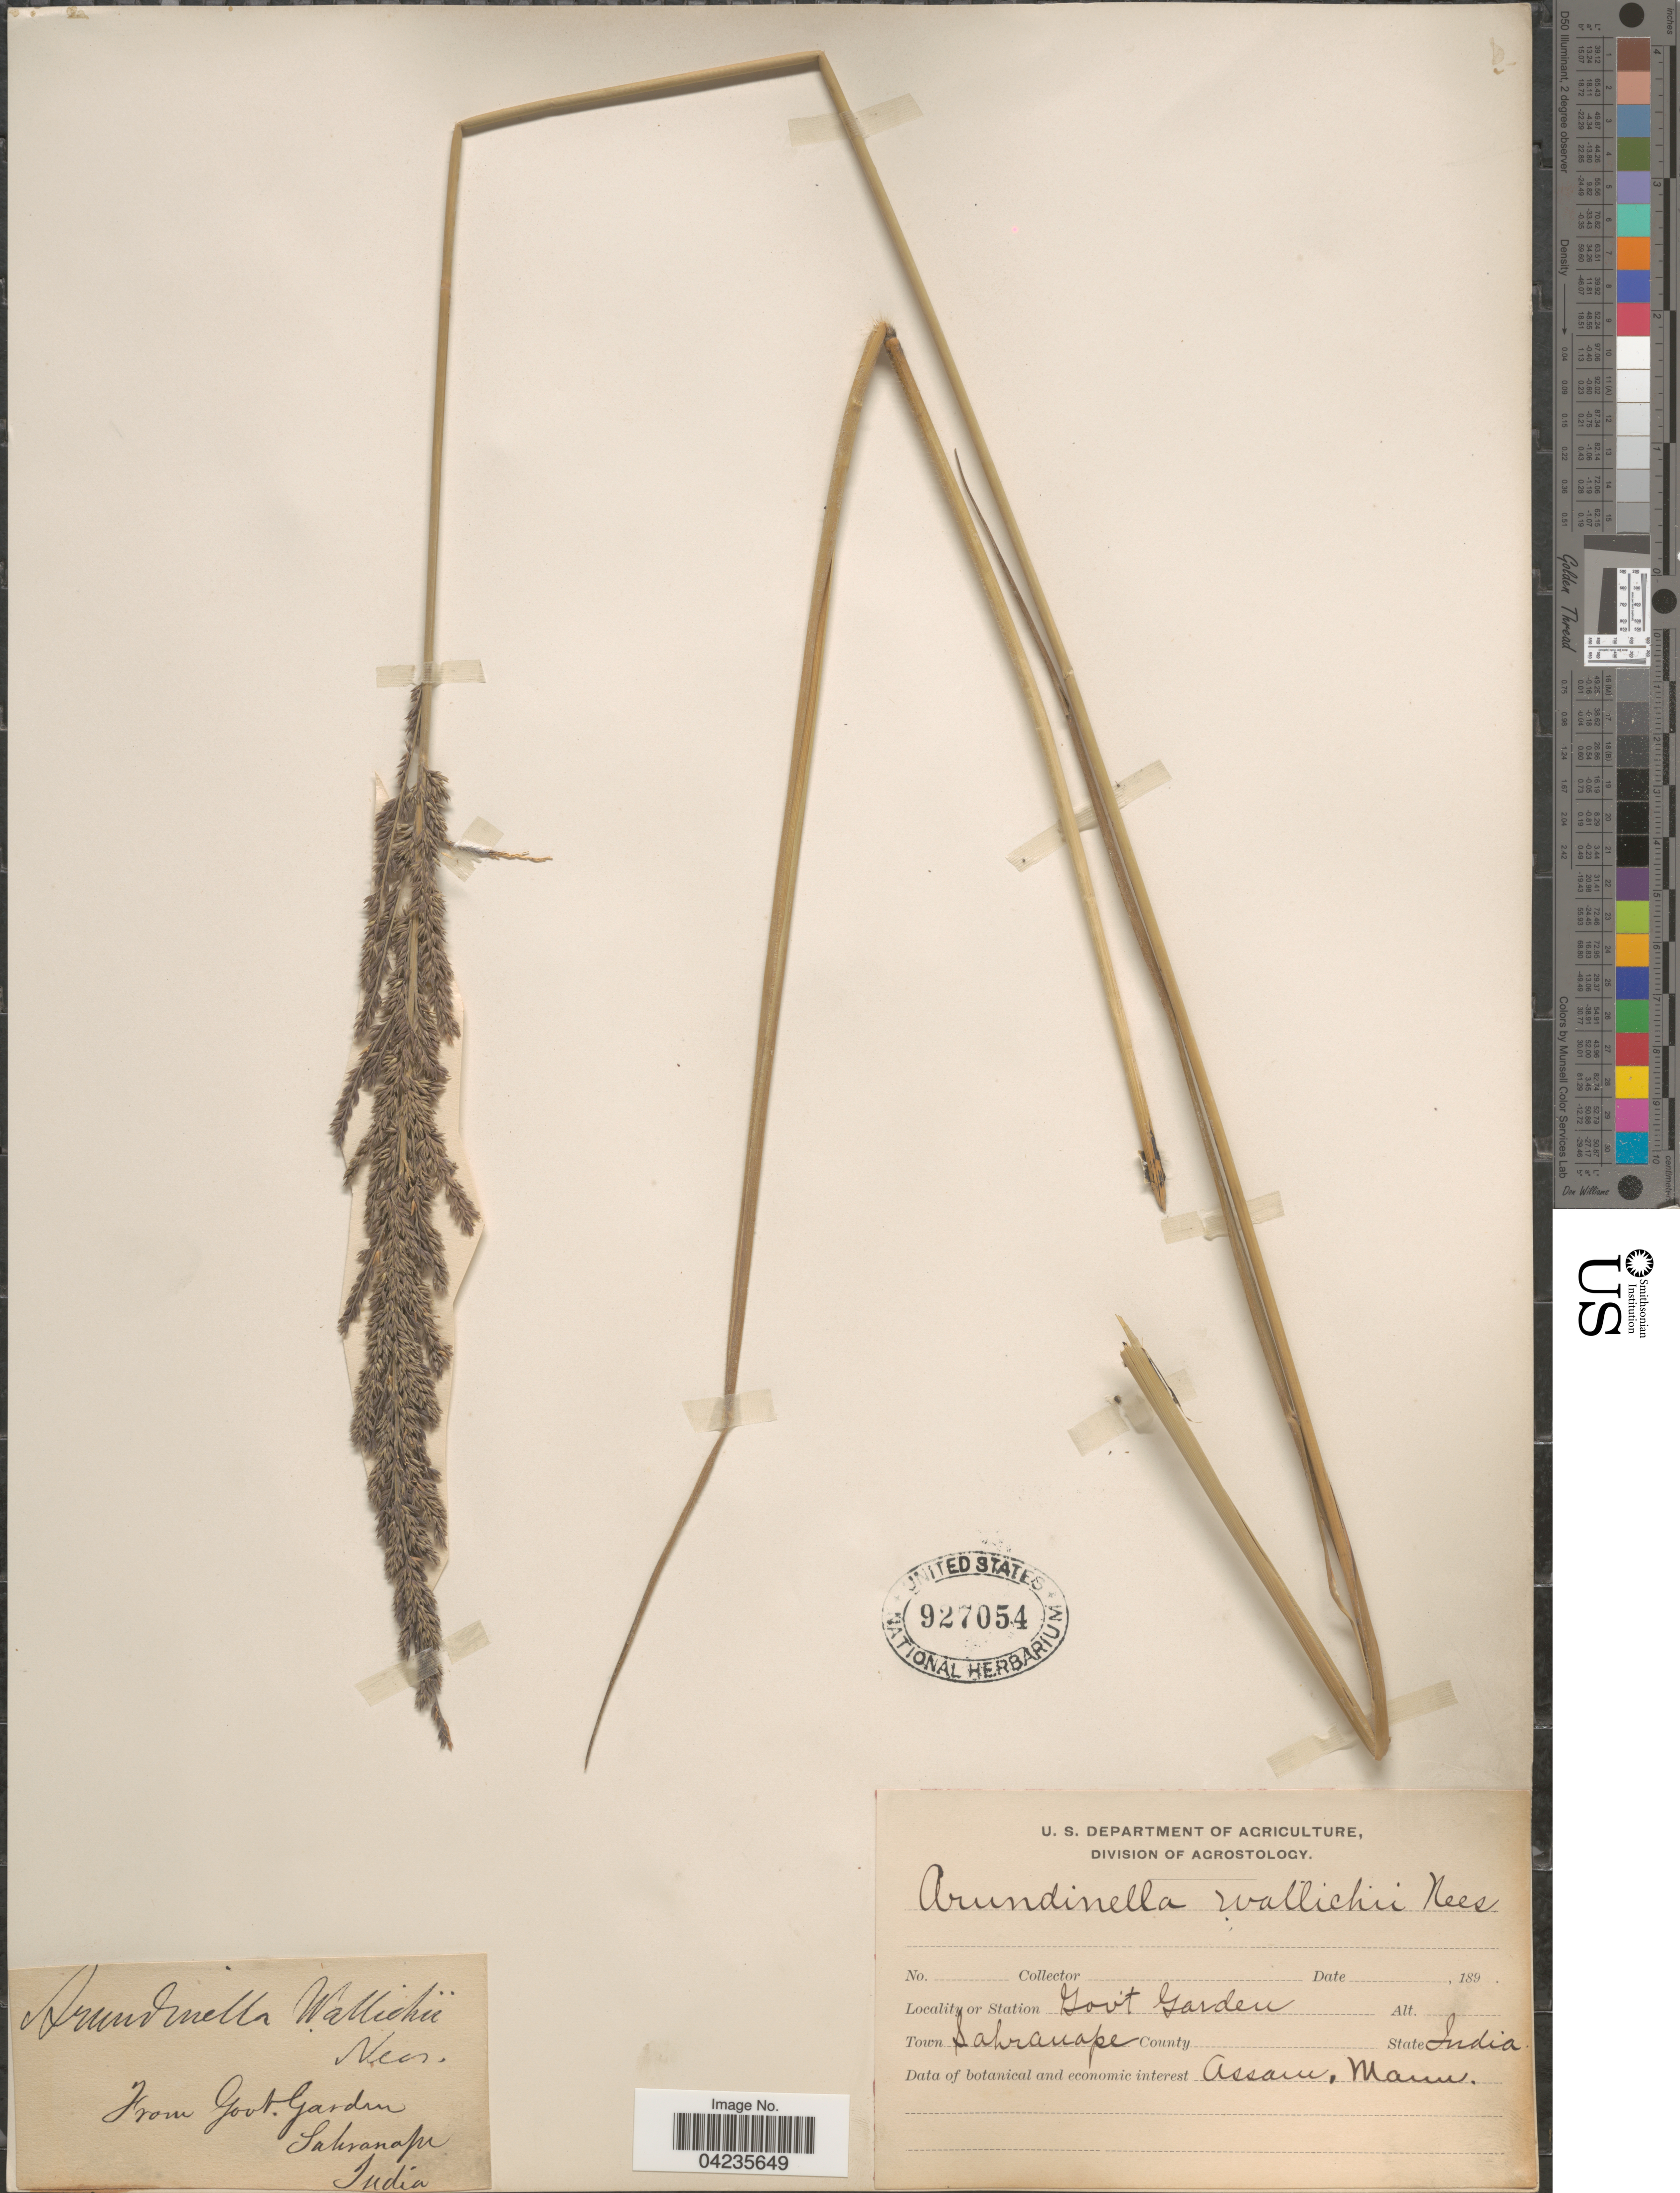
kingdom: Plantae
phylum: Tracheophyta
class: Liliopsida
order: Poales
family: Poaceae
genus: Arundinella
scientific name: Arundinella bengalensis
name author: (Spreng.) Druce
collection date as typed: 189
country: India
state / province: Assam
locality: Gov't Garden. Town Sahranape. Assam, Mann.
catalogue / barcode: US 927054